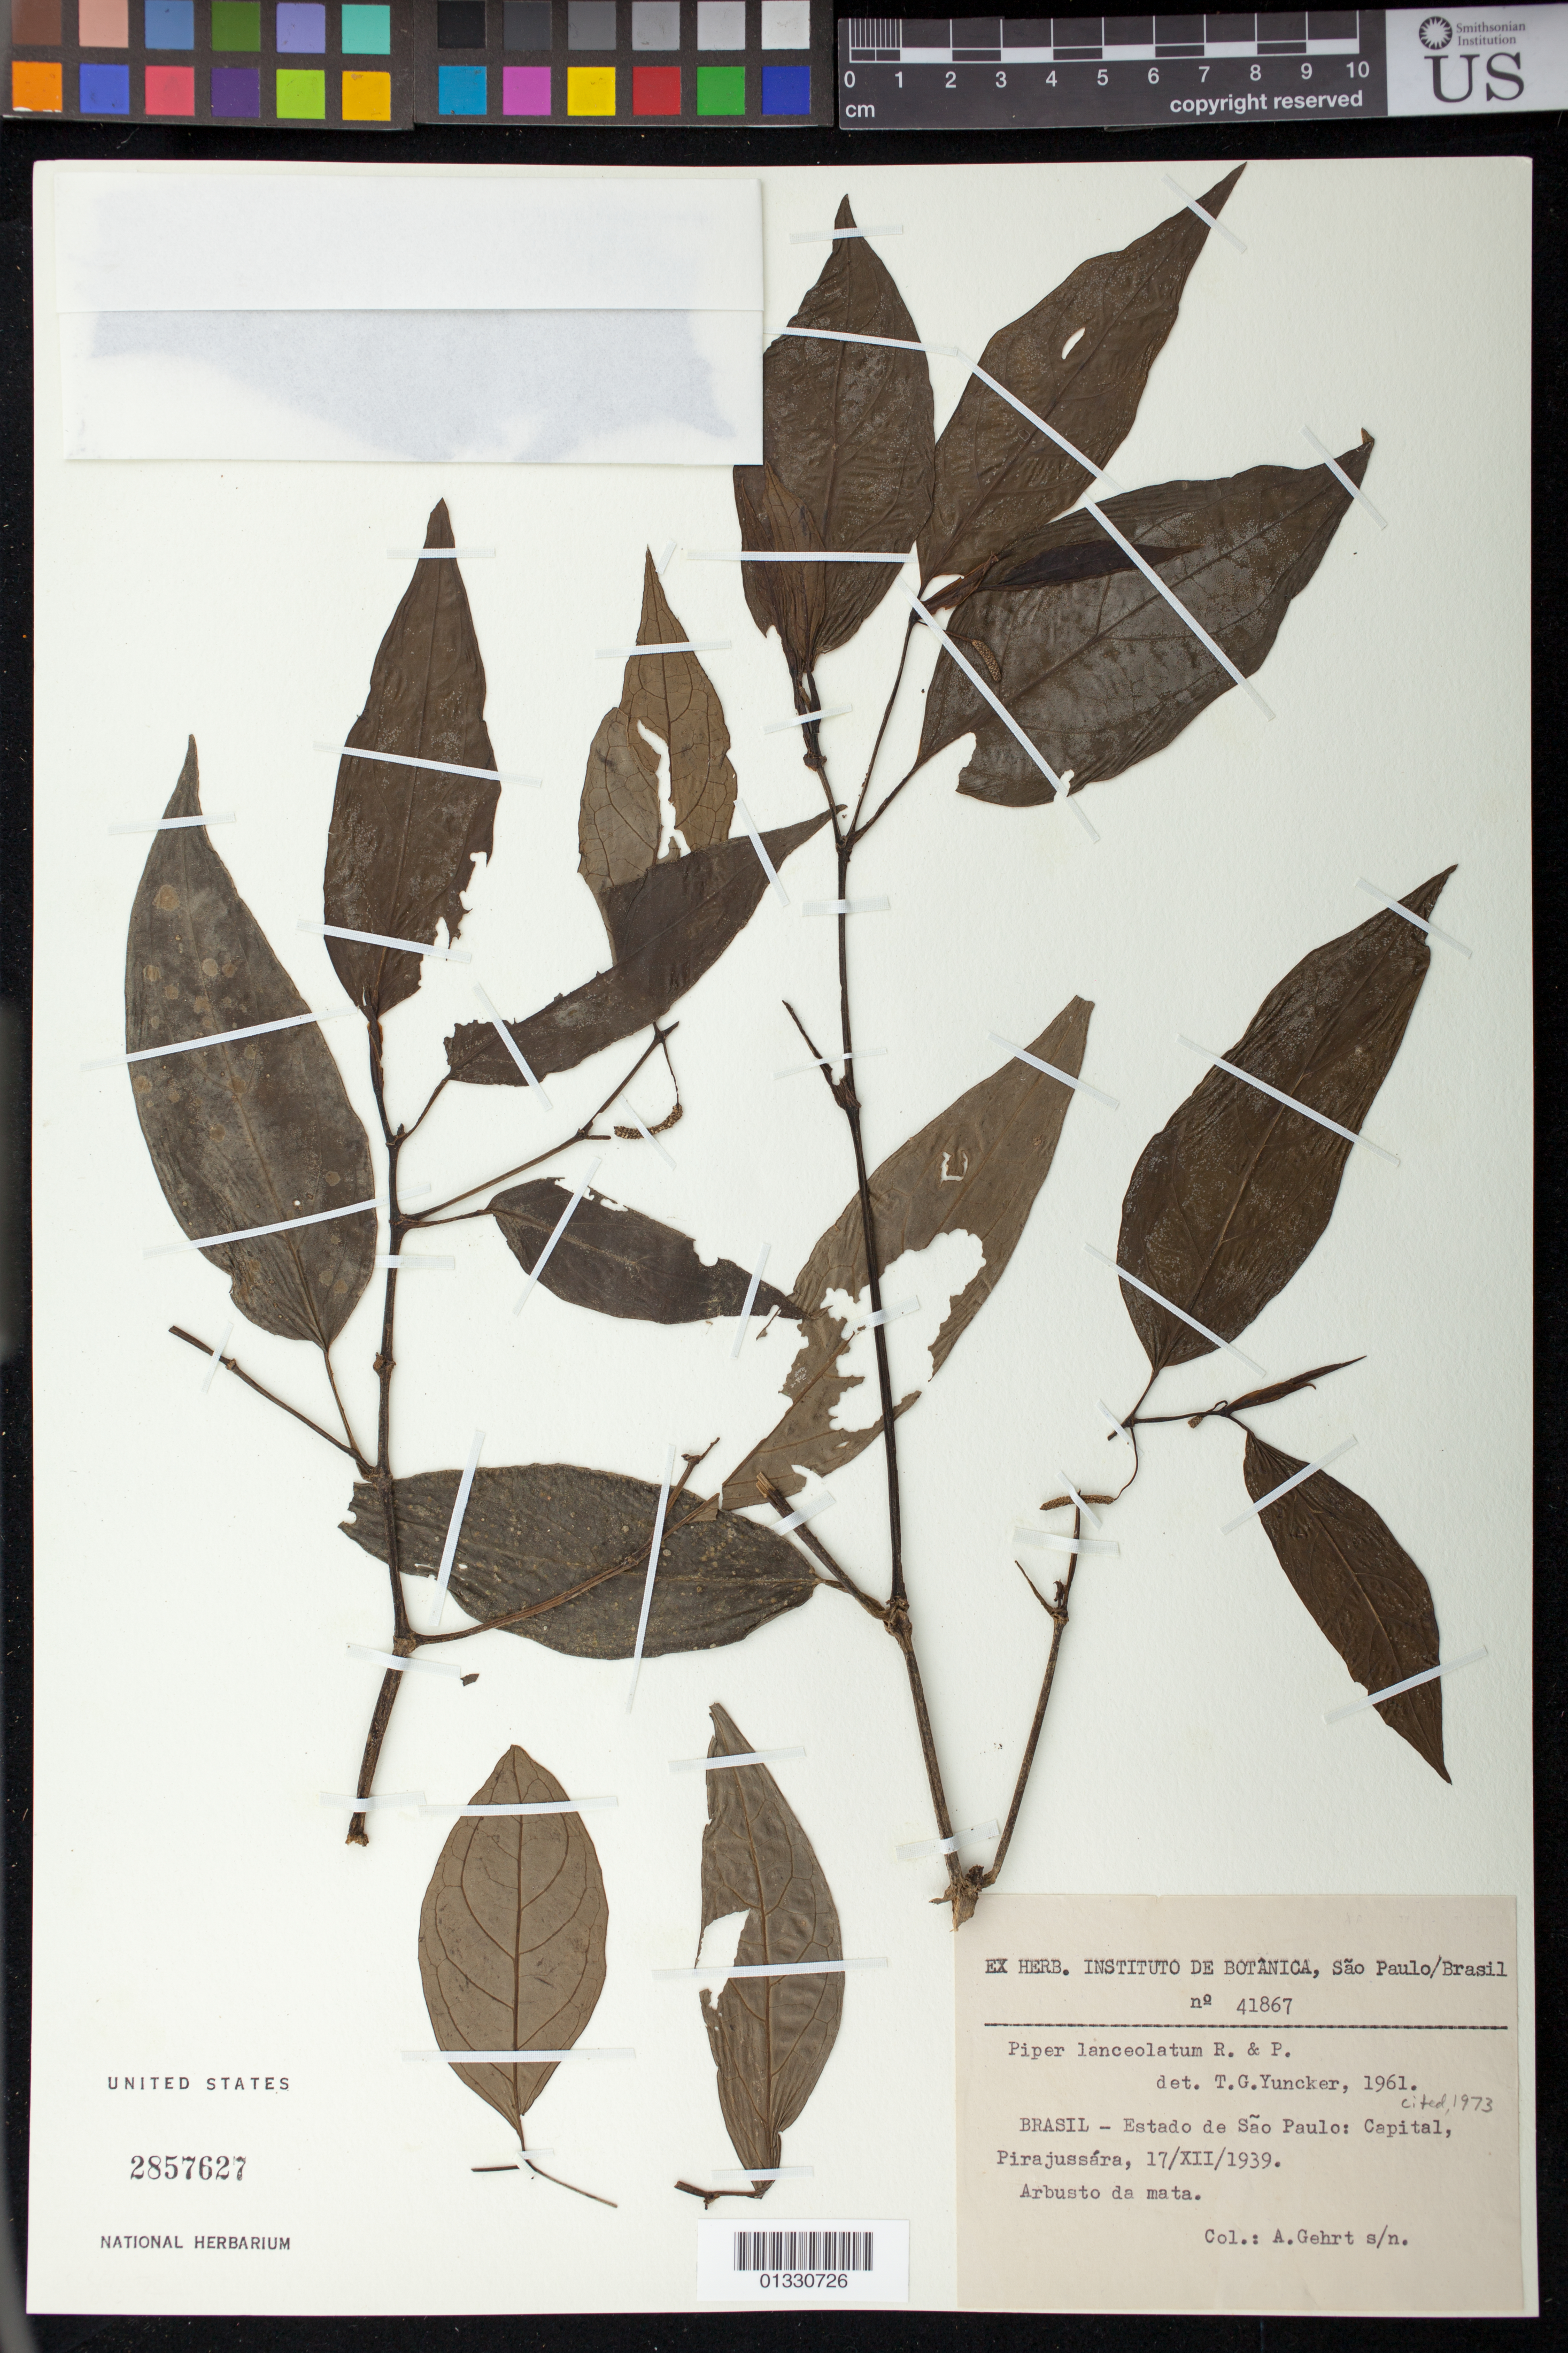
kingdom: Plantae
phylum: Tracheophyta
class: Magnoliopsida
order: Piperales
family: Piperaceae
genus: Piper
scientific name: Piper lanceolatum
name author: Ruiz & Pav.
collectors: A. Gehrt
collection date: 1939-12-17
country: Brazil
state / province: São Paulo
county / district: São Paulo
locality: Pirajussára.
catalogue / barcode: US 2857627